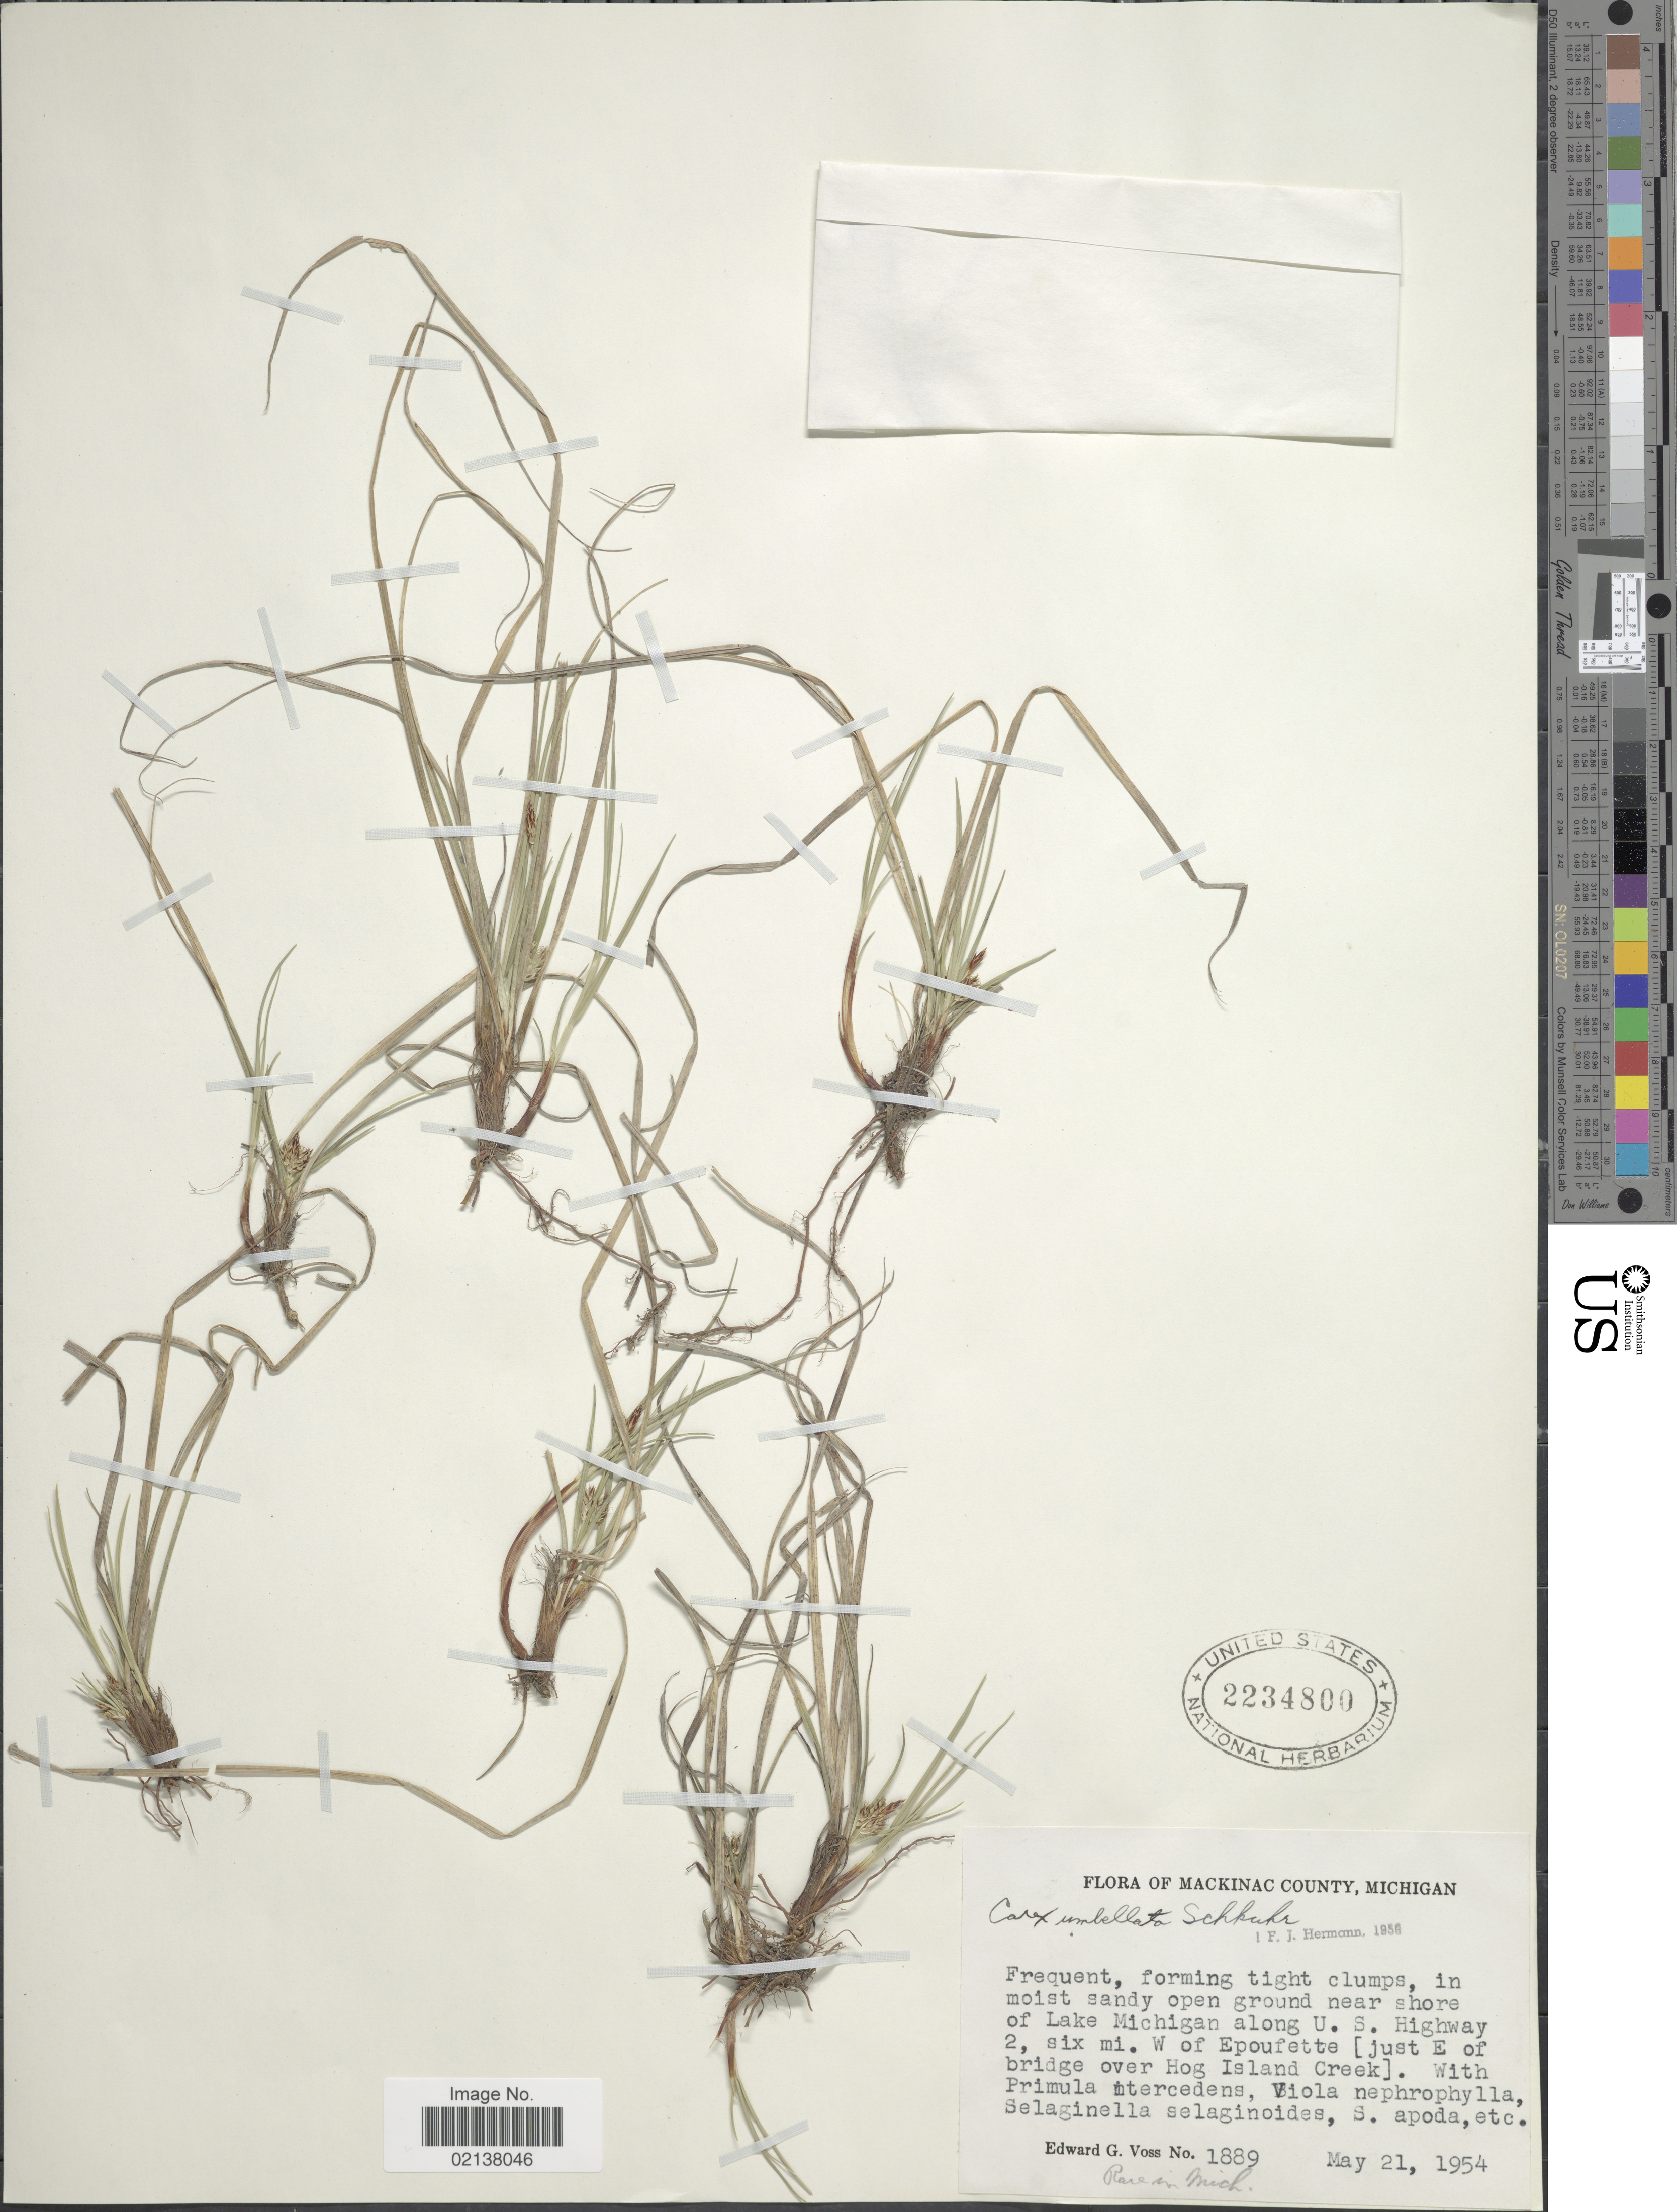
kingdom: Plantae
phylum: Tracheophyta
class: Liliopsida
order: Poales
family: Cyperaceae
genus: Carex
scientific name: Carex umbellata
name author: Schkuhr ex Willd.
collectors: E. G. Voss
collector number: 1889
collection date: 1954-01-21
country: United States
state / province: Michigan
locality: Mackinac County, Open ground near shore of Lake Michigan along U.S. Highway 2, six mi. W of Epoufette [just E of bridge over Hog Island Creek]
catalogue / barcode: US 2234800